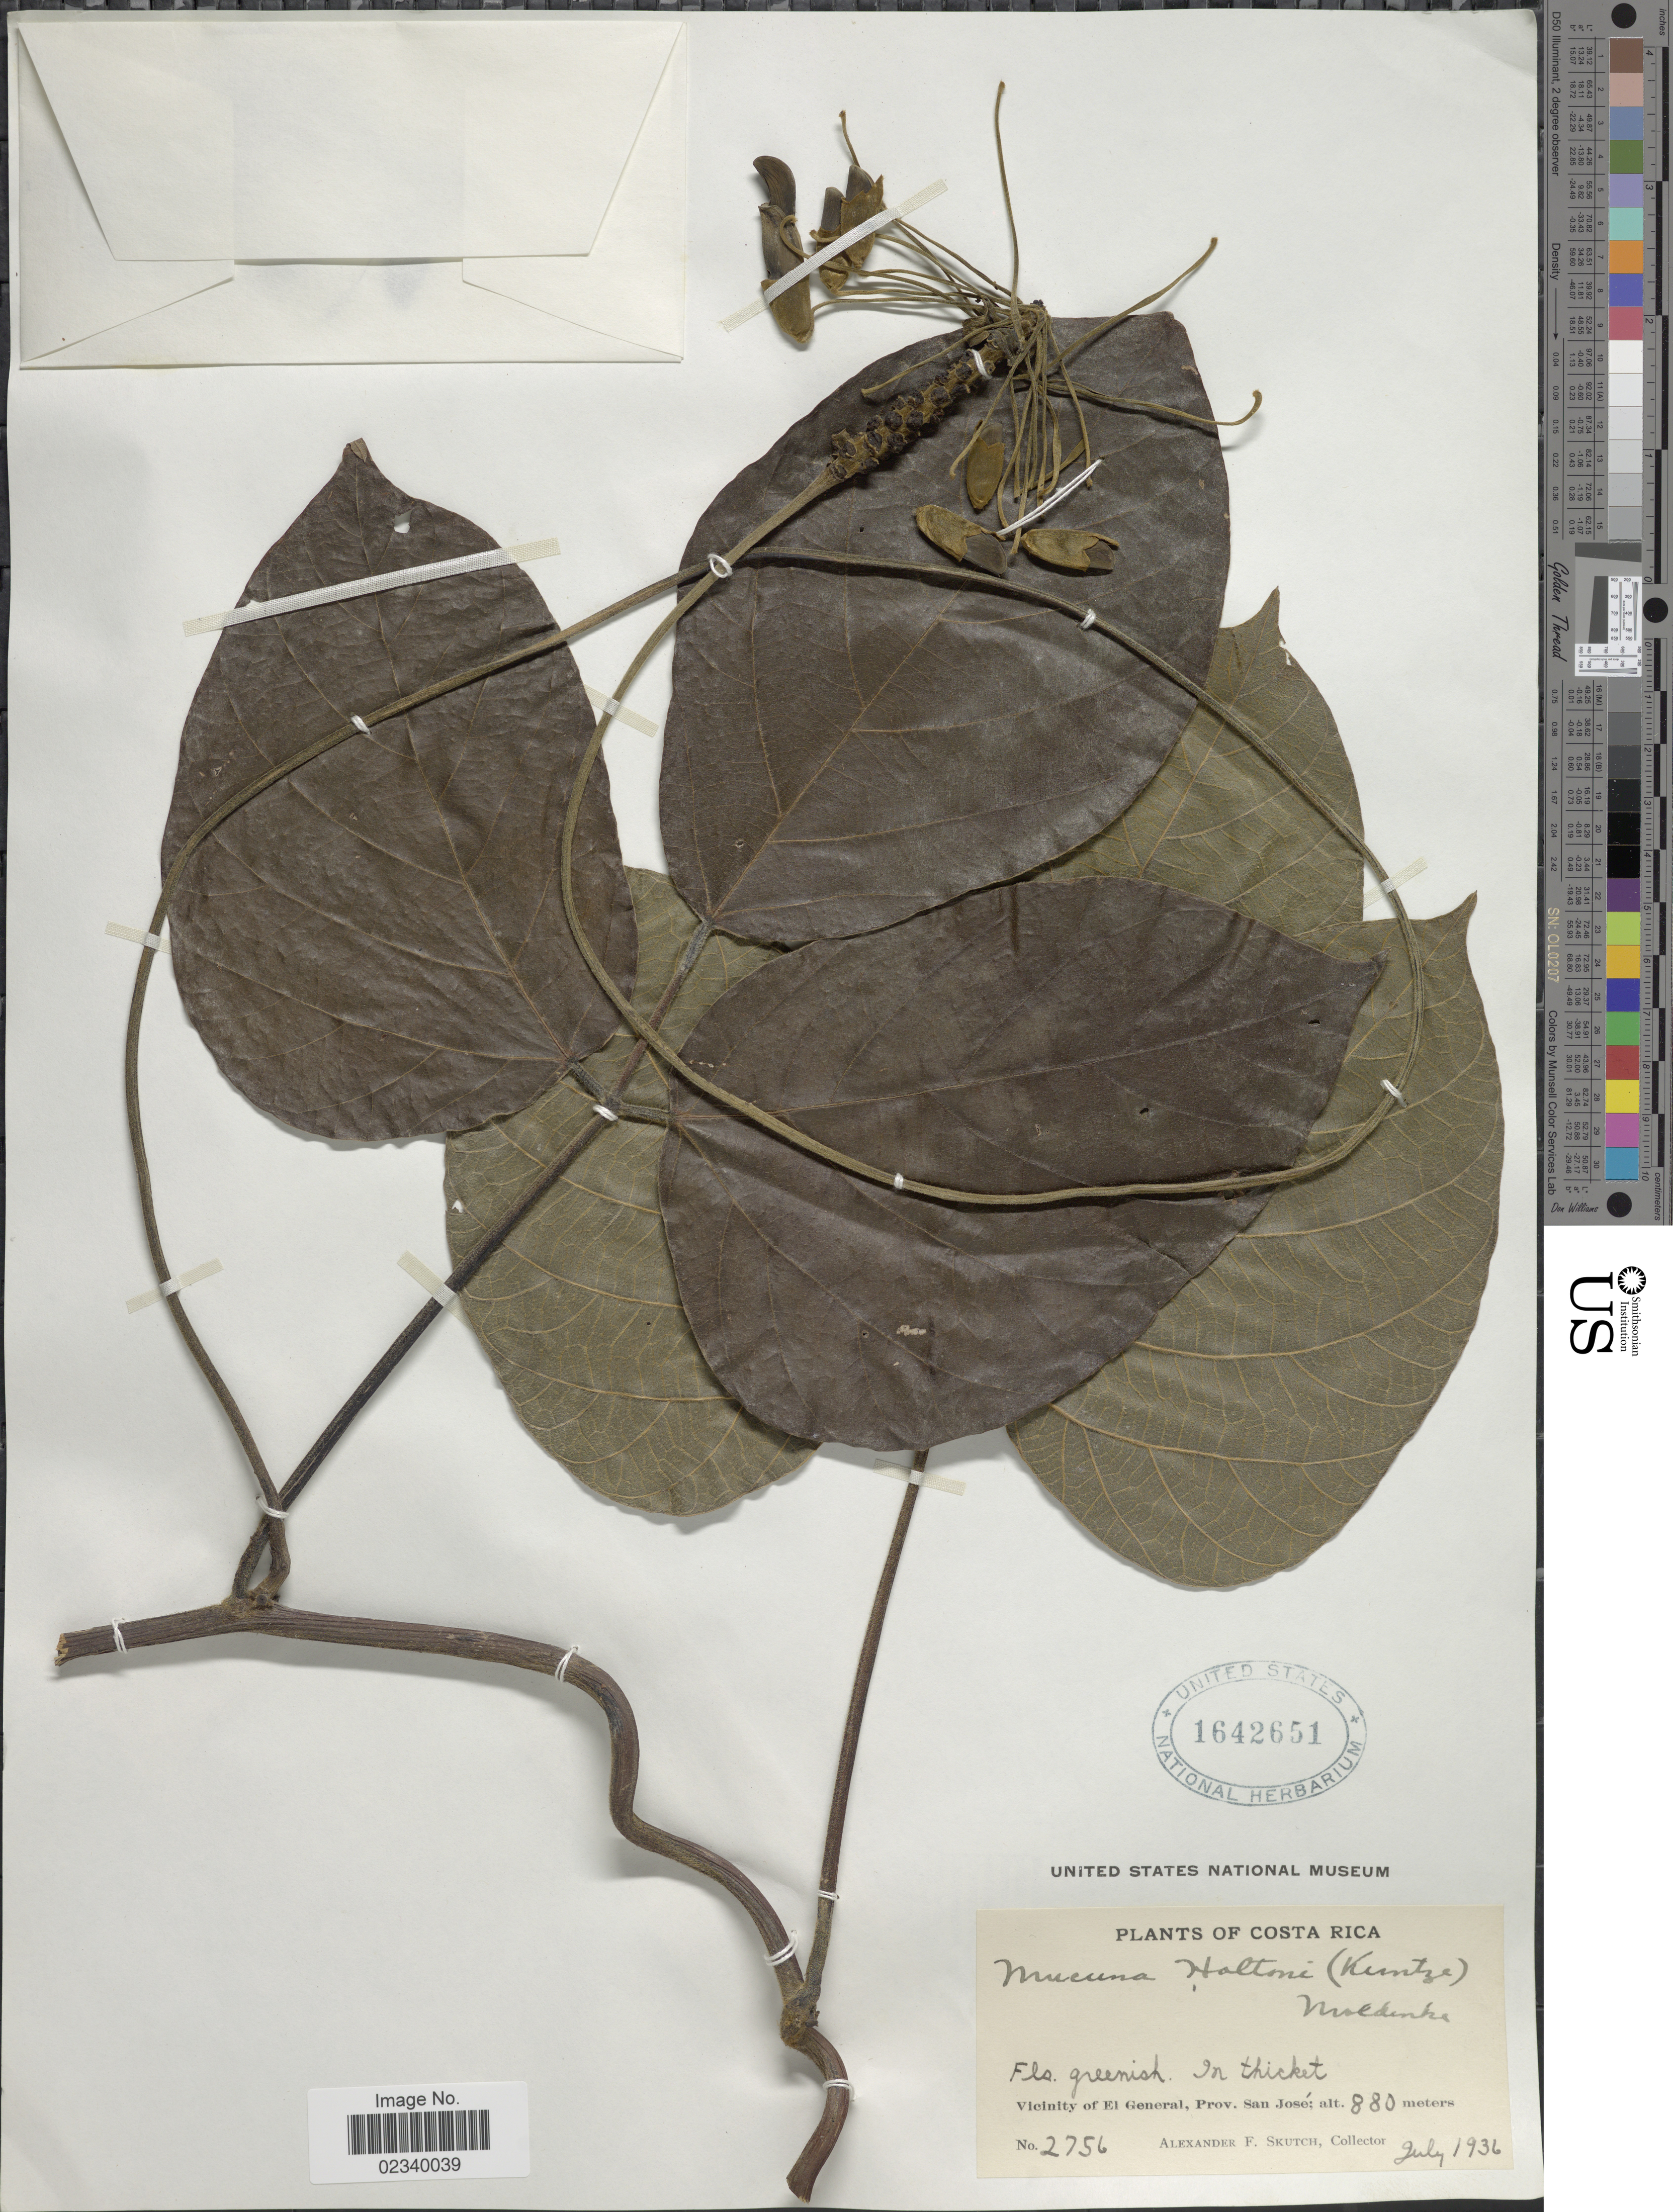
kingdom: Plantae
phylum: Tracheophyta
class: Magnoliopsida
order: Fabales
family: Fabaceae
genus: Mucuna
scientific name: Mucuna holtonii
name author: (Kuntze) Moldenke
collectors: A. F. Skutch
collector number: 2756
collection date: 1936-07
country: Costa Rica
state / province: San José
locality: In thicket, Vicinity of El General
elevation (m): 880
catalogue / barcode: US 1642651